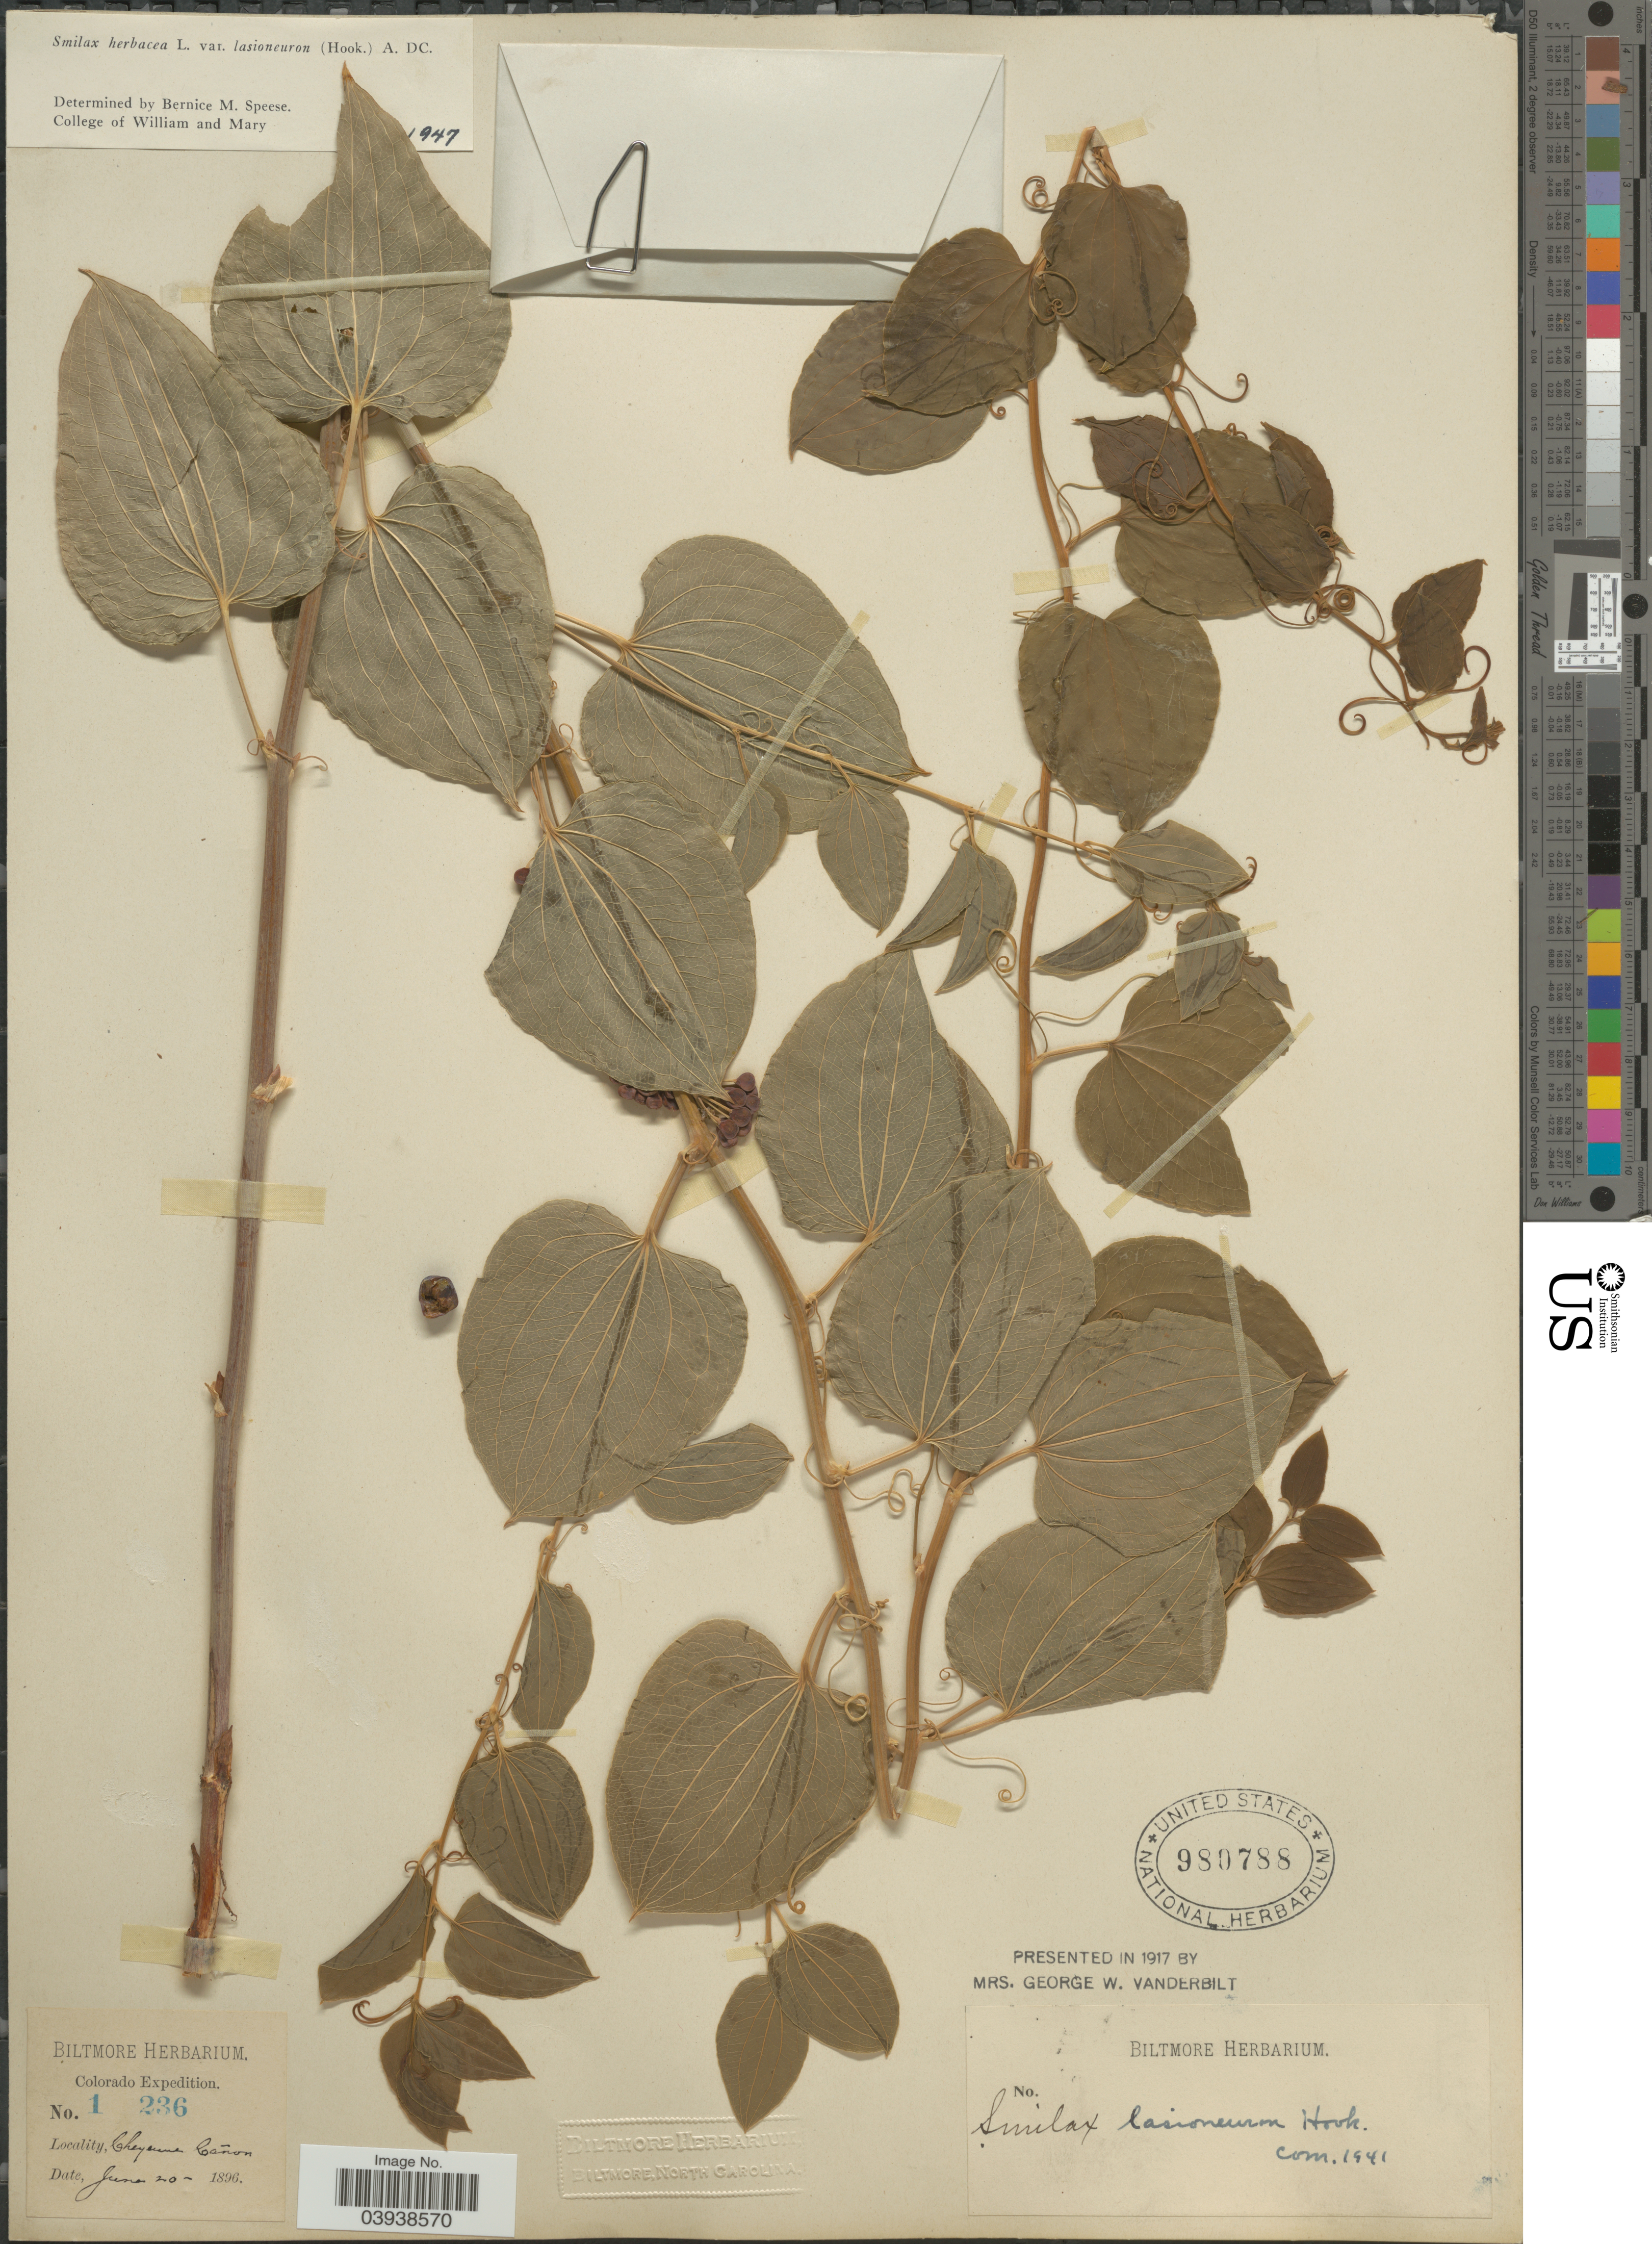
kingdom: Plantae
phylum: Tracheophyta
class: Liliopsida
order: Liliales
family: Smilacaceae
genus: Smilax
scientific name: Smilax herbacea var. lasioneuron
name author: (Hook.) A. DC.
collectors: ex herb. Biltmore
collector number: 1236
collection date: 1896-06-20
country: United States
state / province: Colorado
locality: Cheyenne Cañon.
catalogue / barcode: US 980788